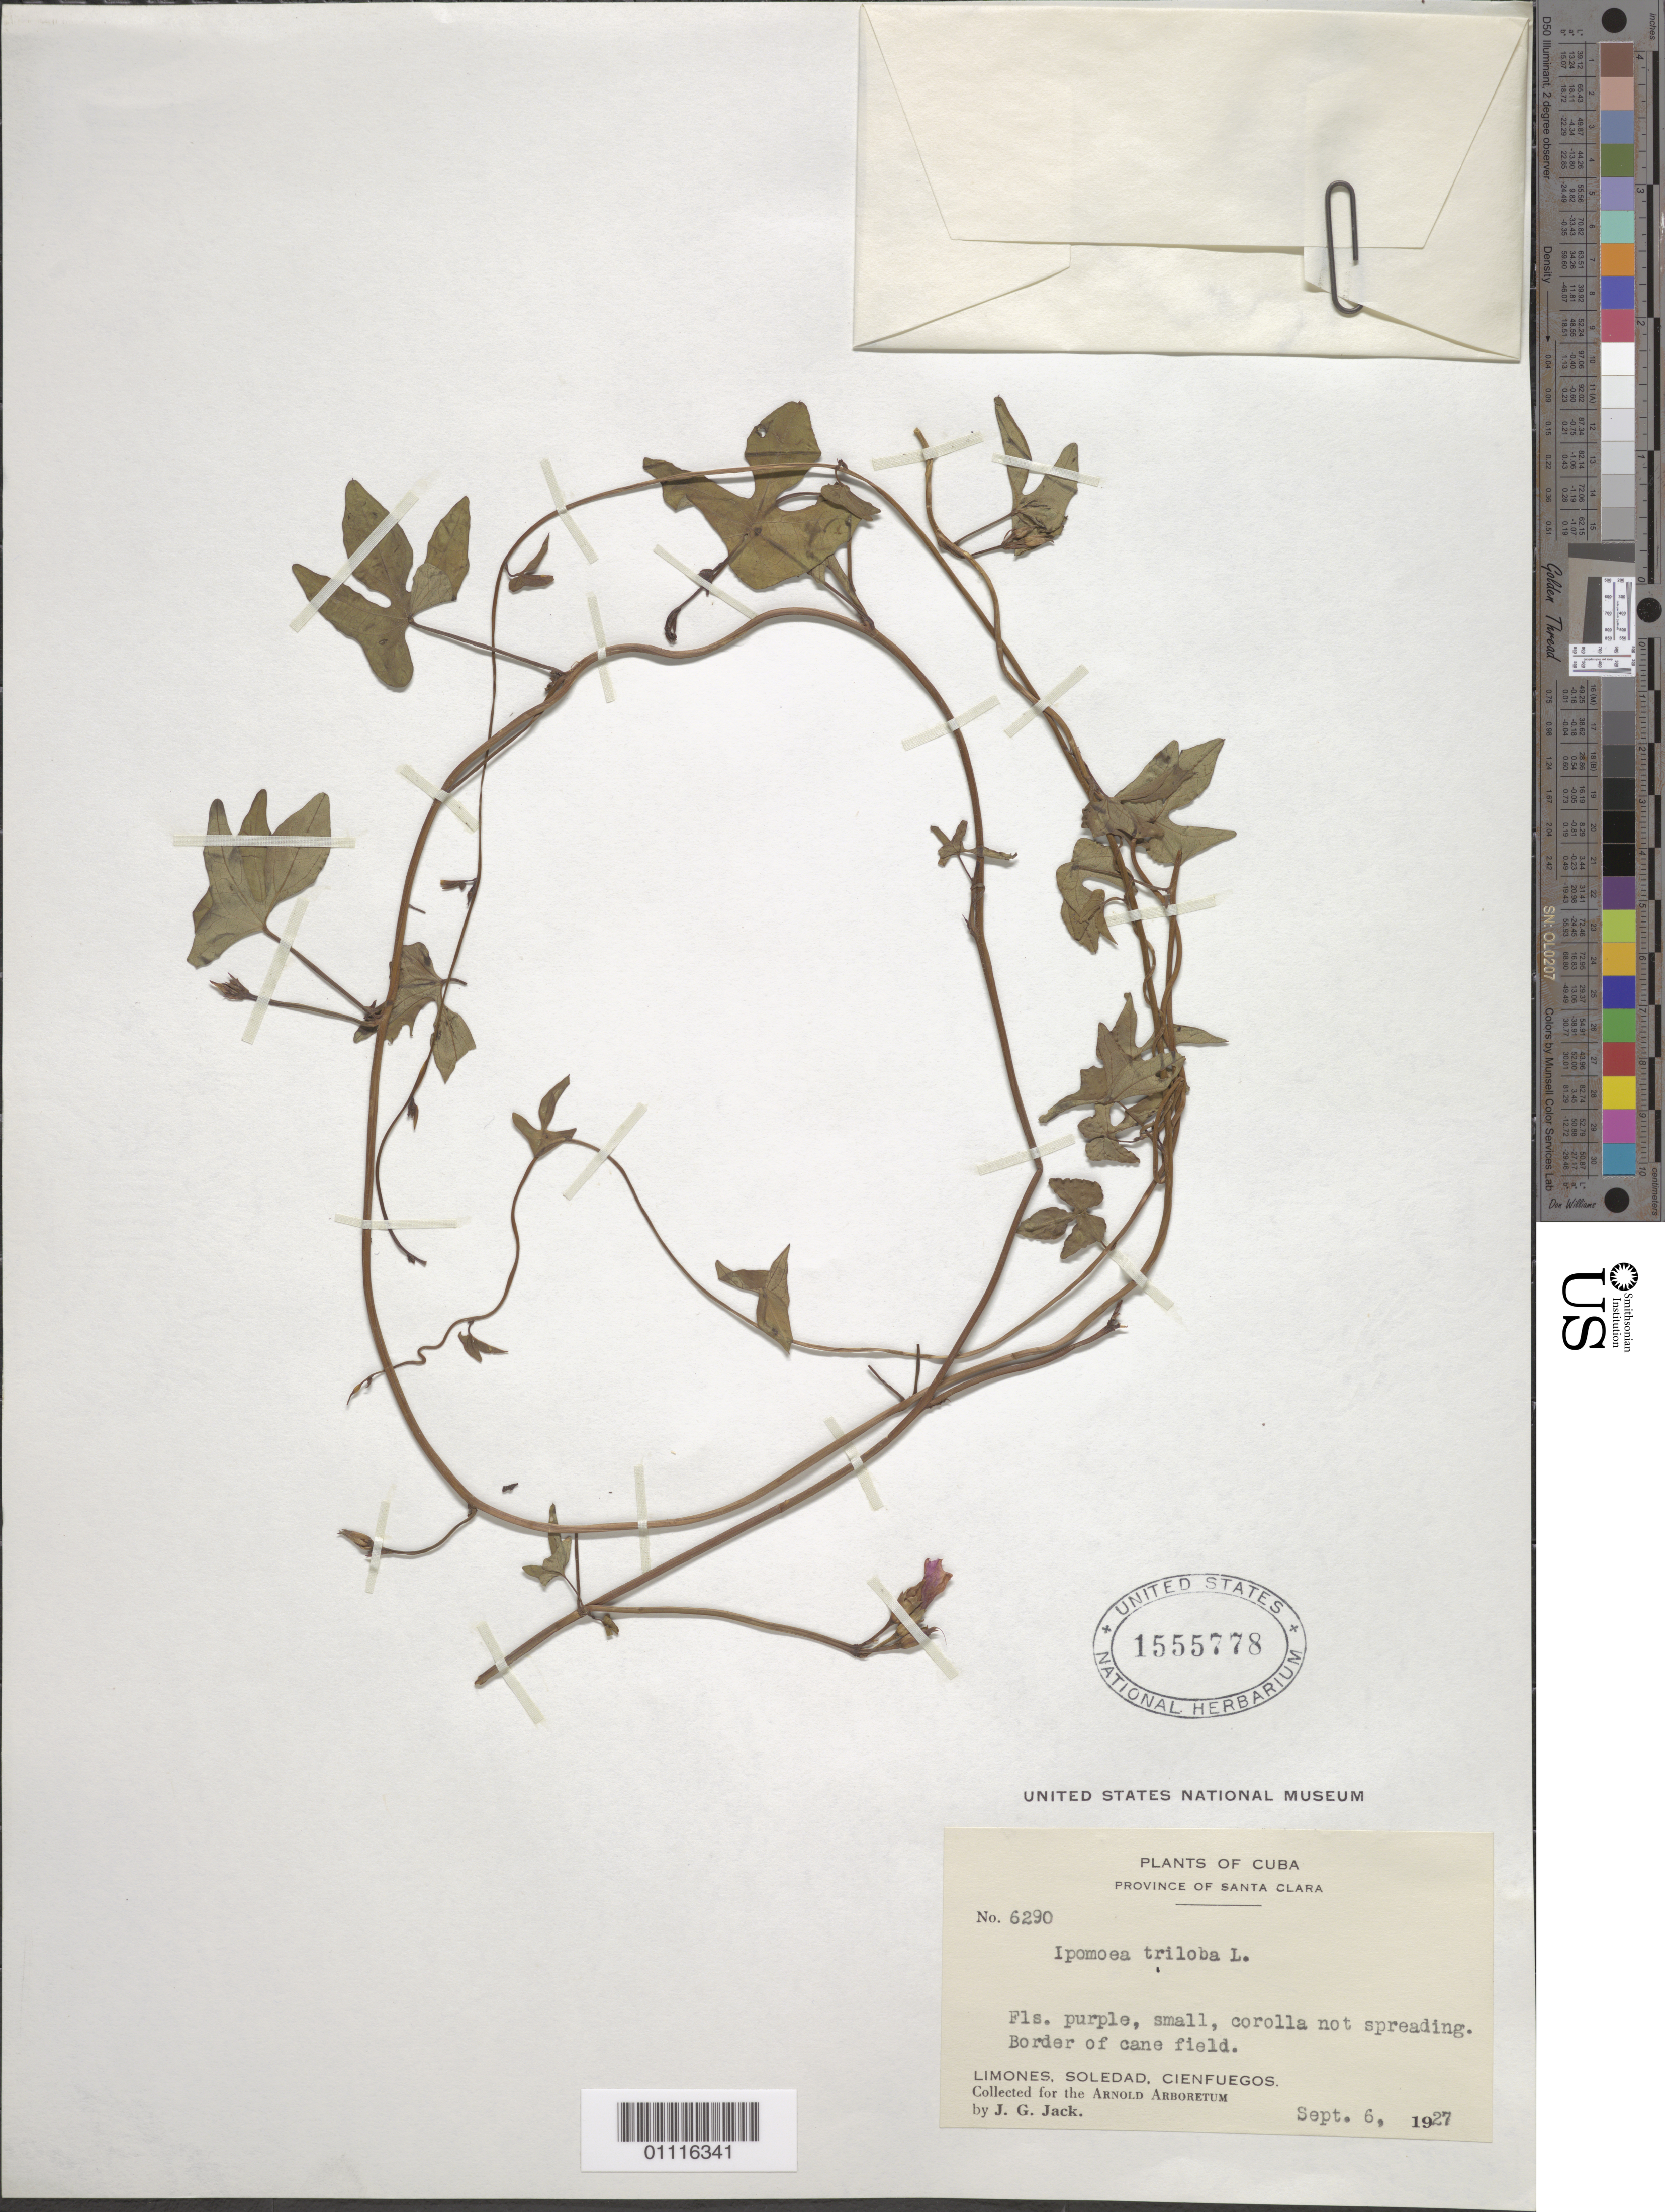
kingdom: Plantae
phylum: Tracheophyta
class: Magnoliopsida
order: Solanales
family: Convolvulaceae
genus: Ipomoea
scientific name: Ipomoea triloba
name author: L.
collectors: J. G. Jack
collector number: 6290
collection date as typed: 06 Sep 1927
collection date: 1927-09-06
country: Cuba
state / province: Cienfuegos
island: Cuba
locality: Limones, Soledad Border of cane field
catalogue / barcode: US 1555778